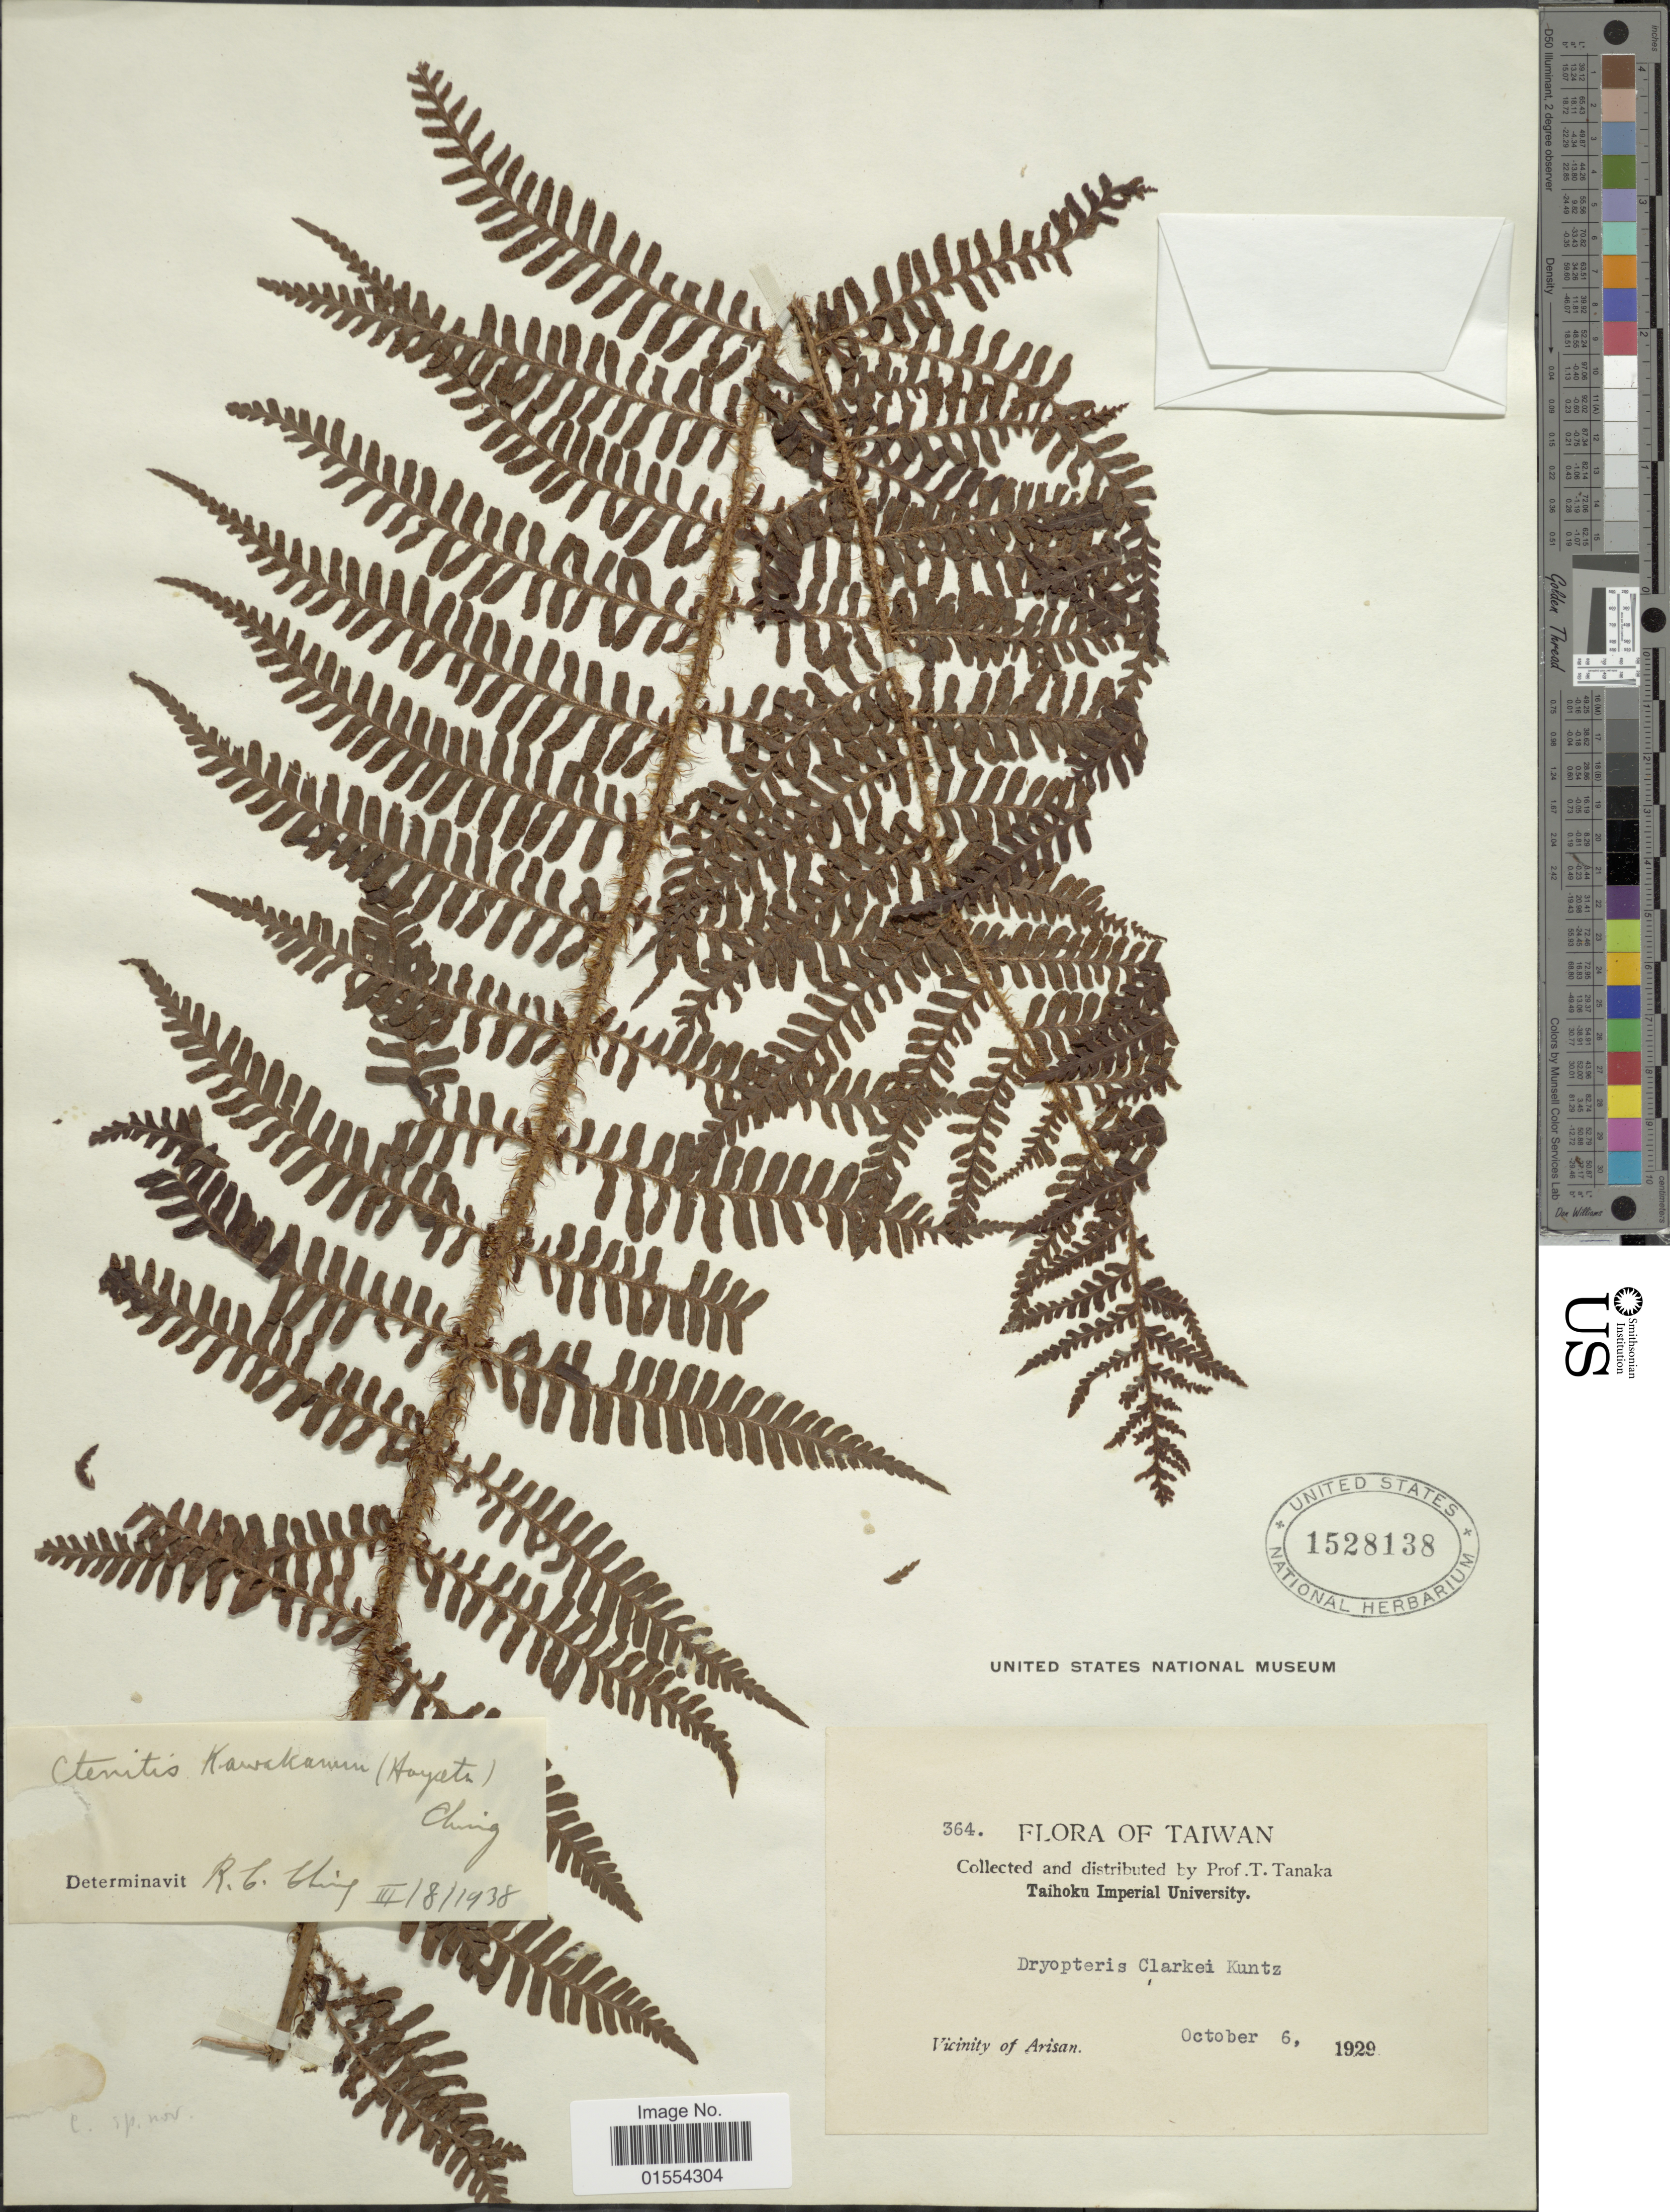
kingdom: Plantae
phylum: Tracheophyta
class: Polypodiopsida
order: Polypodiales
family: Dryopteridaceae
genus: Dryopteris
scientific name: Dryopteris kawakamii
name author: Hayata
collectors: T. Tanaka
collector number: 364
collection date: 1929-10-06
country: Taiwan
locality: Taiwan, Vicinity of Arisan.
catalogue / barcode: US 1528138